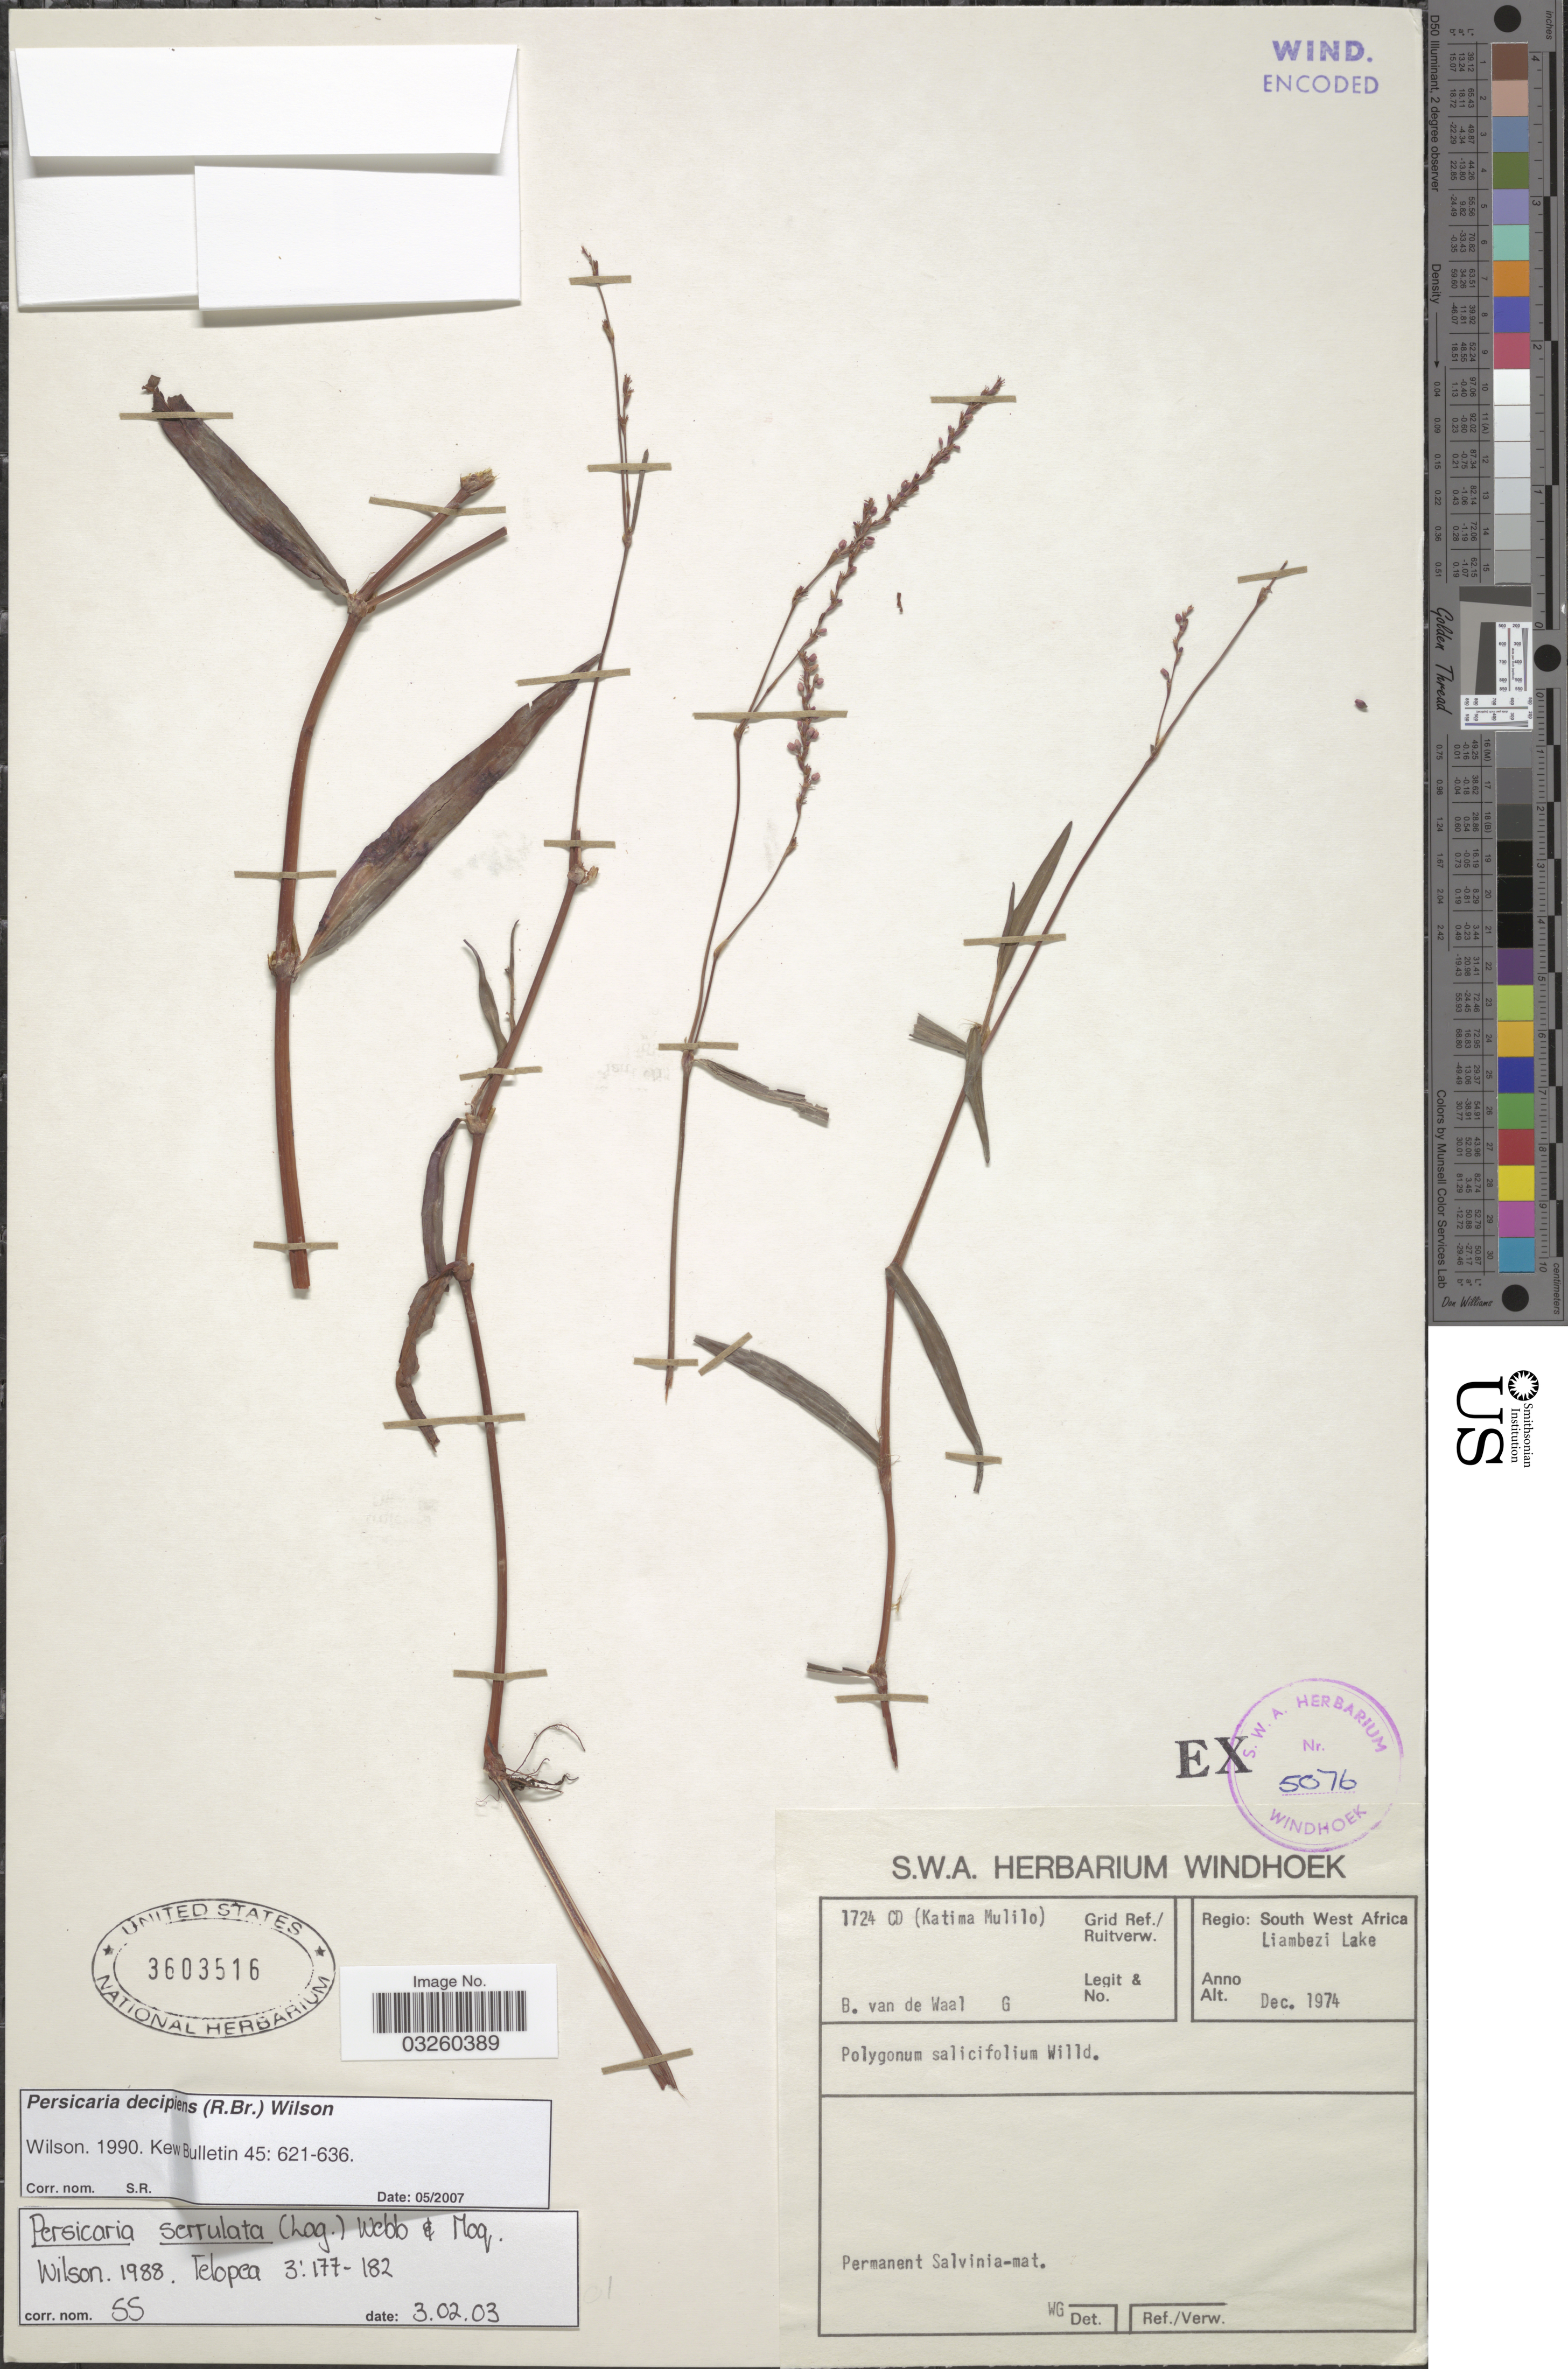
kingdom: Plantae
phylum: Tracheophyta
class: Magnoliopsida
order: Caryophyllales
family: Polygonaceae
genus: Persicaria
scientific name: Persicaria serrulata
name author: Lag.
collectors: B. van de Waal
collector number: G?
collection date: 1974-12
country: Namibia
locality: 1724 CD (Katima Mulilo) Grid Ref./ Ruitverw. Regio: South West Africa. Liambezi Lake.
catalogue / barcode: US 3603516